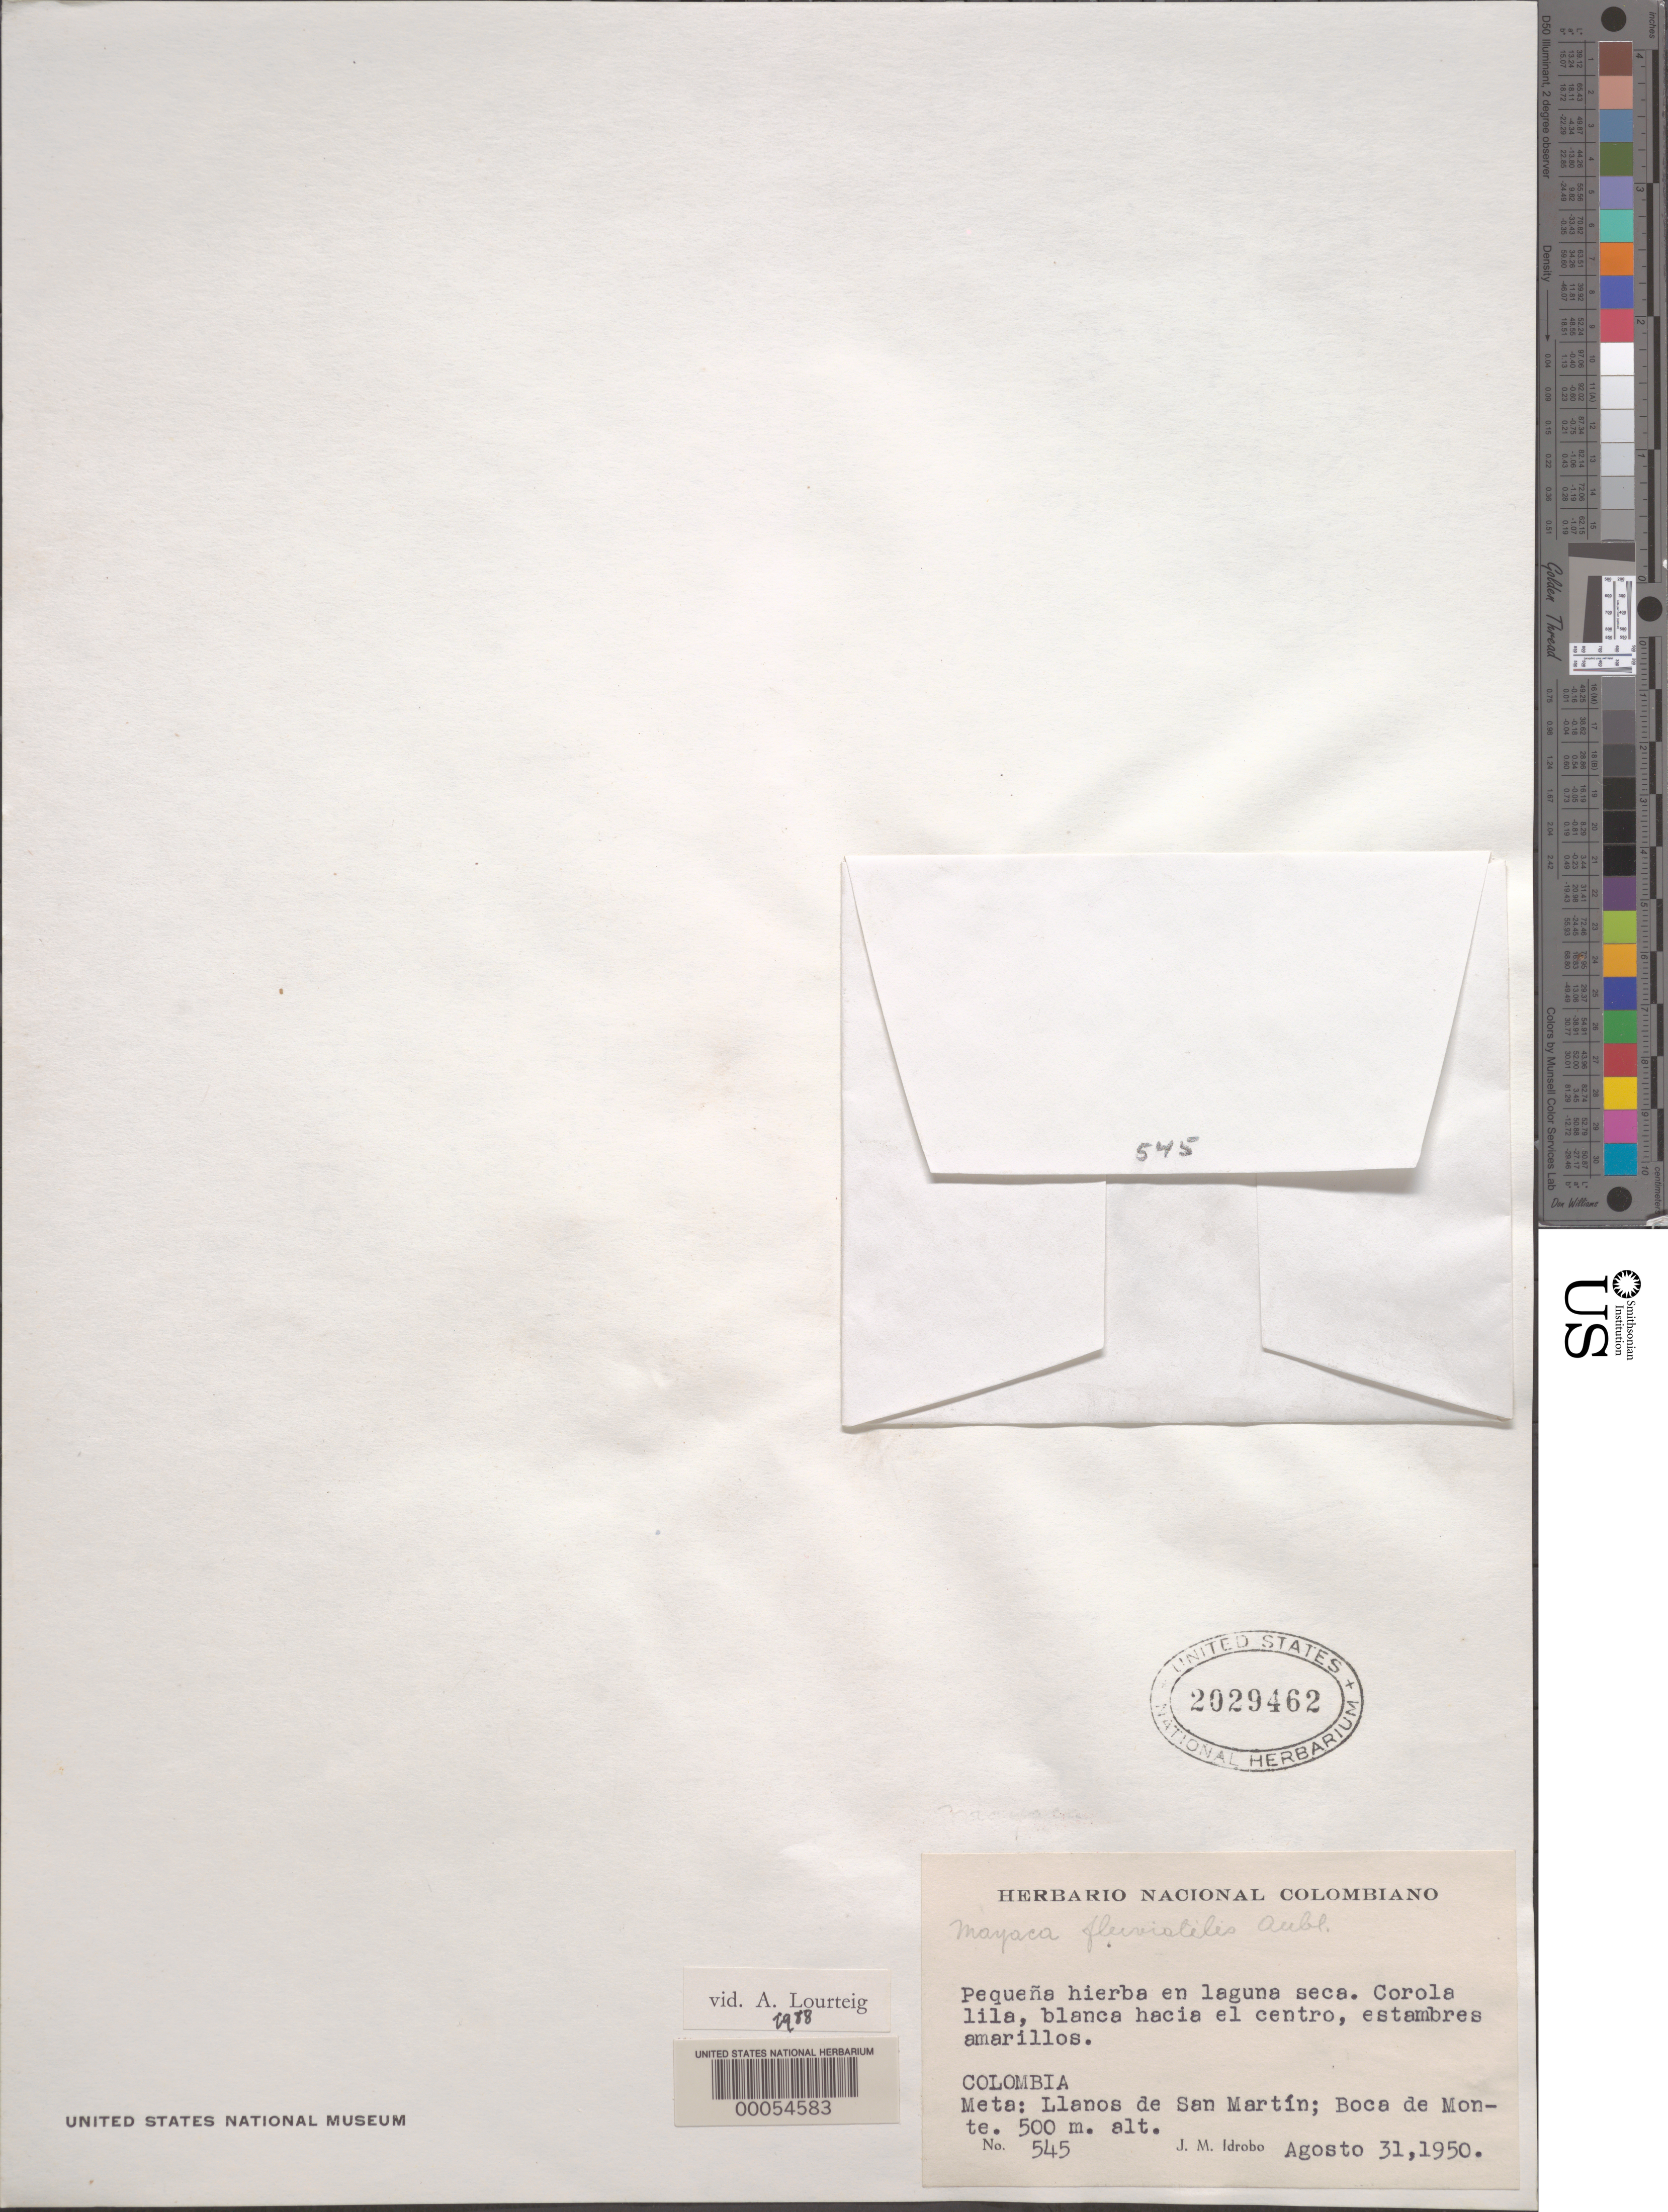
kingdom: Plantae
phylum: Tracheophyta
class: Liliopsida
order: Poales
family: Mayacaceae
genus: Mayaca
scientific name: Mayaca fluviatilis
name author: Aubl.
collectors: J. M. Idrobo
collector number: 545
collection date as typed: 31 Aug 1950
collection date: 1950-08-31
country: Colombia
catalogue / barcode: US 2129462